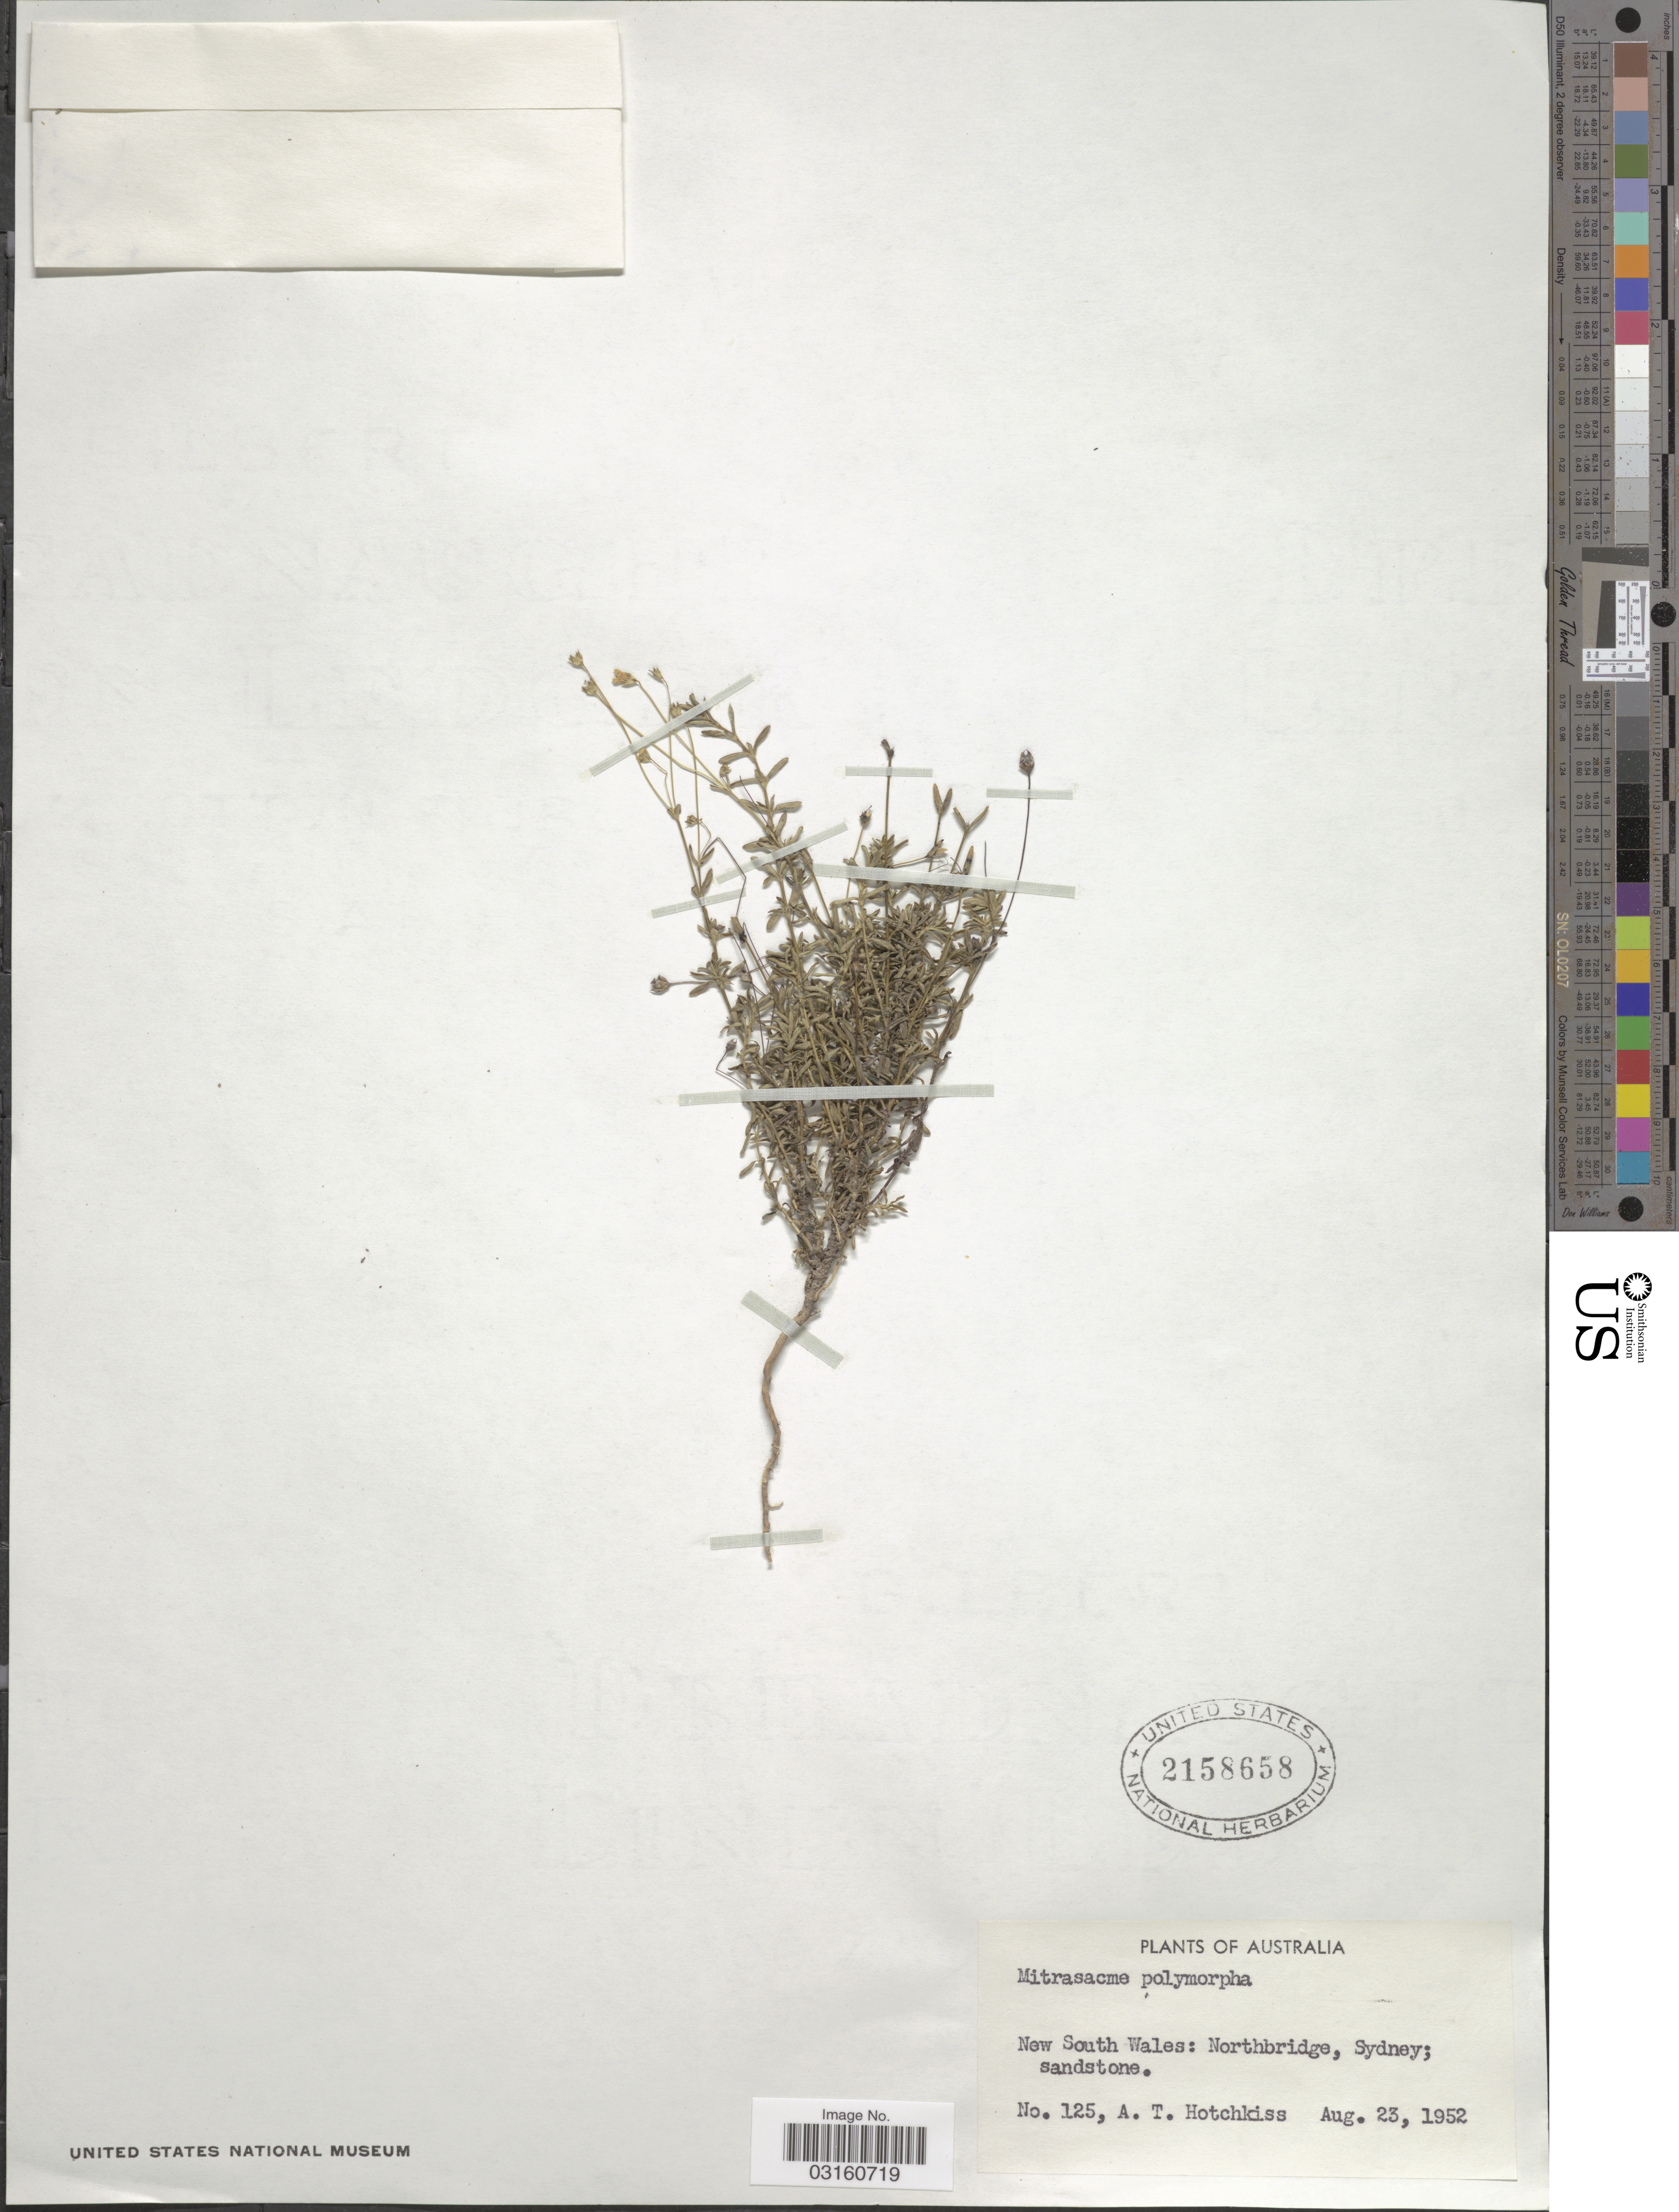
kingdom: Plantae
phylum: Tracheophyta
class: Magnoliopsida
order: Gentianales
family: Loganiaceae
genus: Mitrasacme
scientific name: Mitrasacme polymorpha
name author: R. Br.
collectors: A. Hotchkiss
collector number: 125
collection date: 1952-08-23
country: Australia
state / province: New South Wales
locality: Northbridge, Sydney; sandstone.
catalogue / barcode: US 2158658